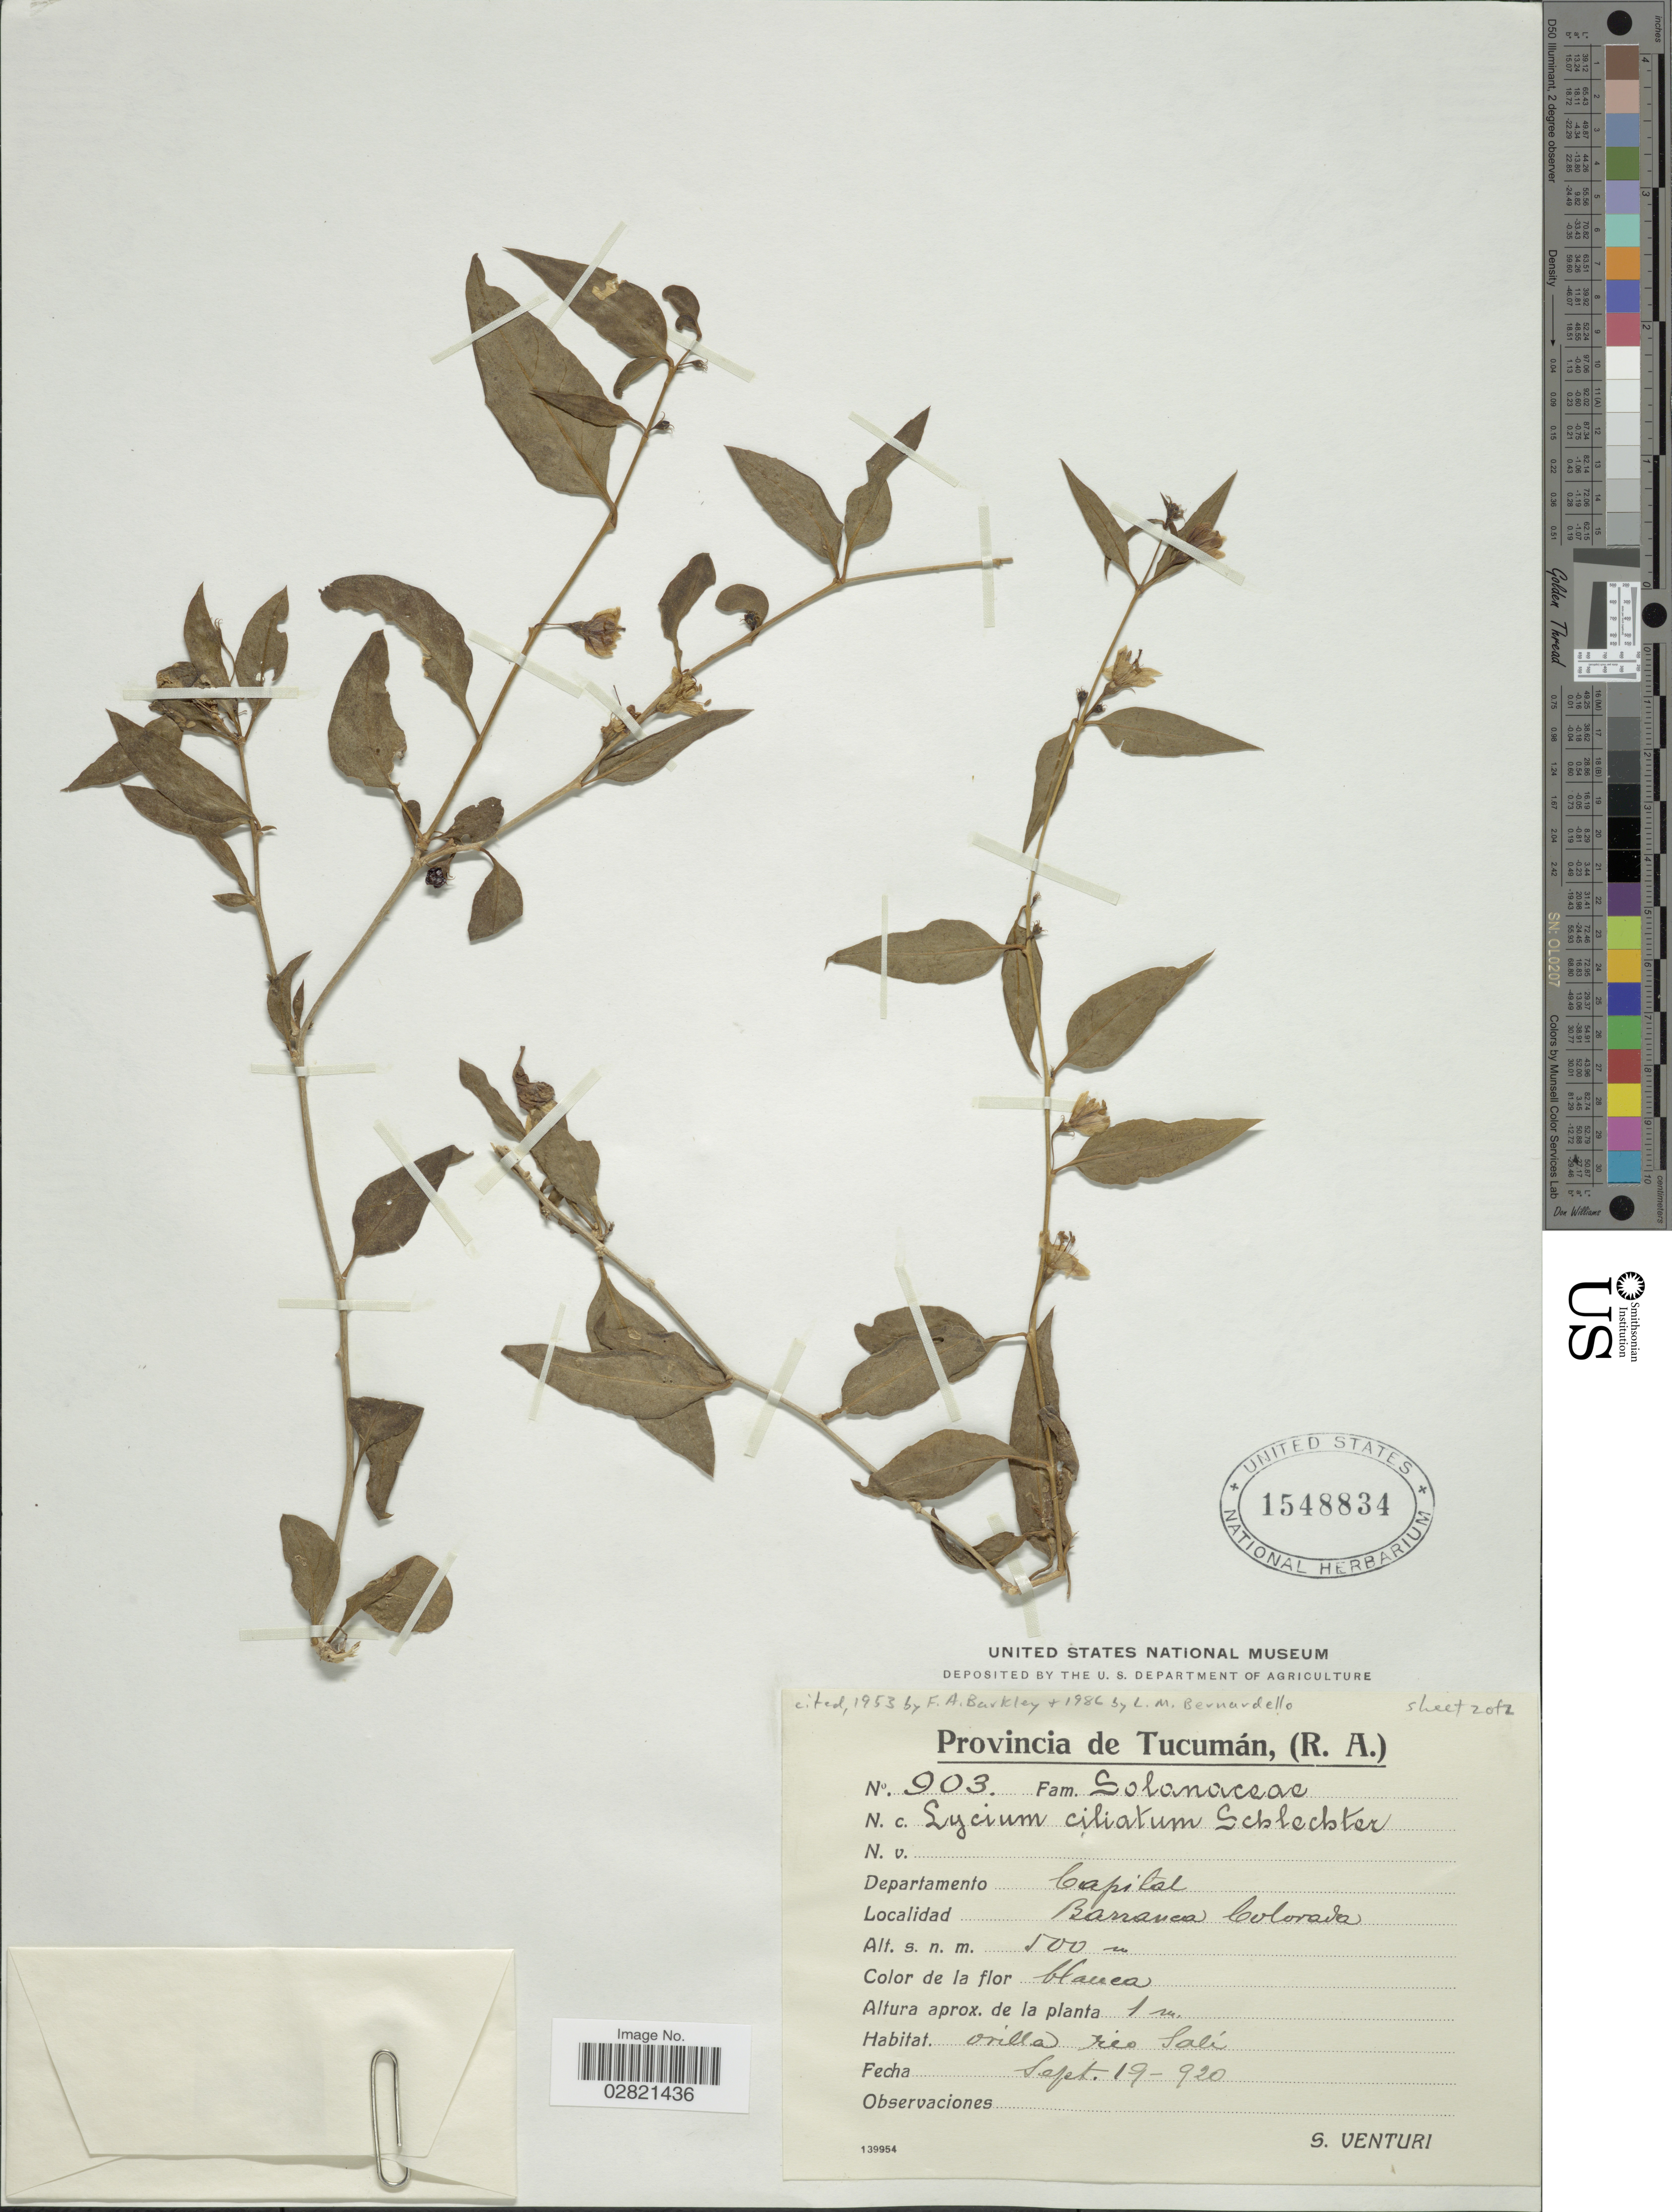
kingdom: Plantae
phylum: Tracheophyta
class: Magnoliopsida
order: Solanales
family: Solanaceae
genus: Lycium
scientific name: Lycium ciliatum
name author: Schltdl.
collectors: S. Venturi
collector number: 903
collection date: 1920-09-19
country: Argentina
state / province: Tucuman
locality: Provincia de Tucumán, (R.A.). Departamento Capital. Barranca Colorada.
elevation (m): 500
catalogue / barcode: US 1548834